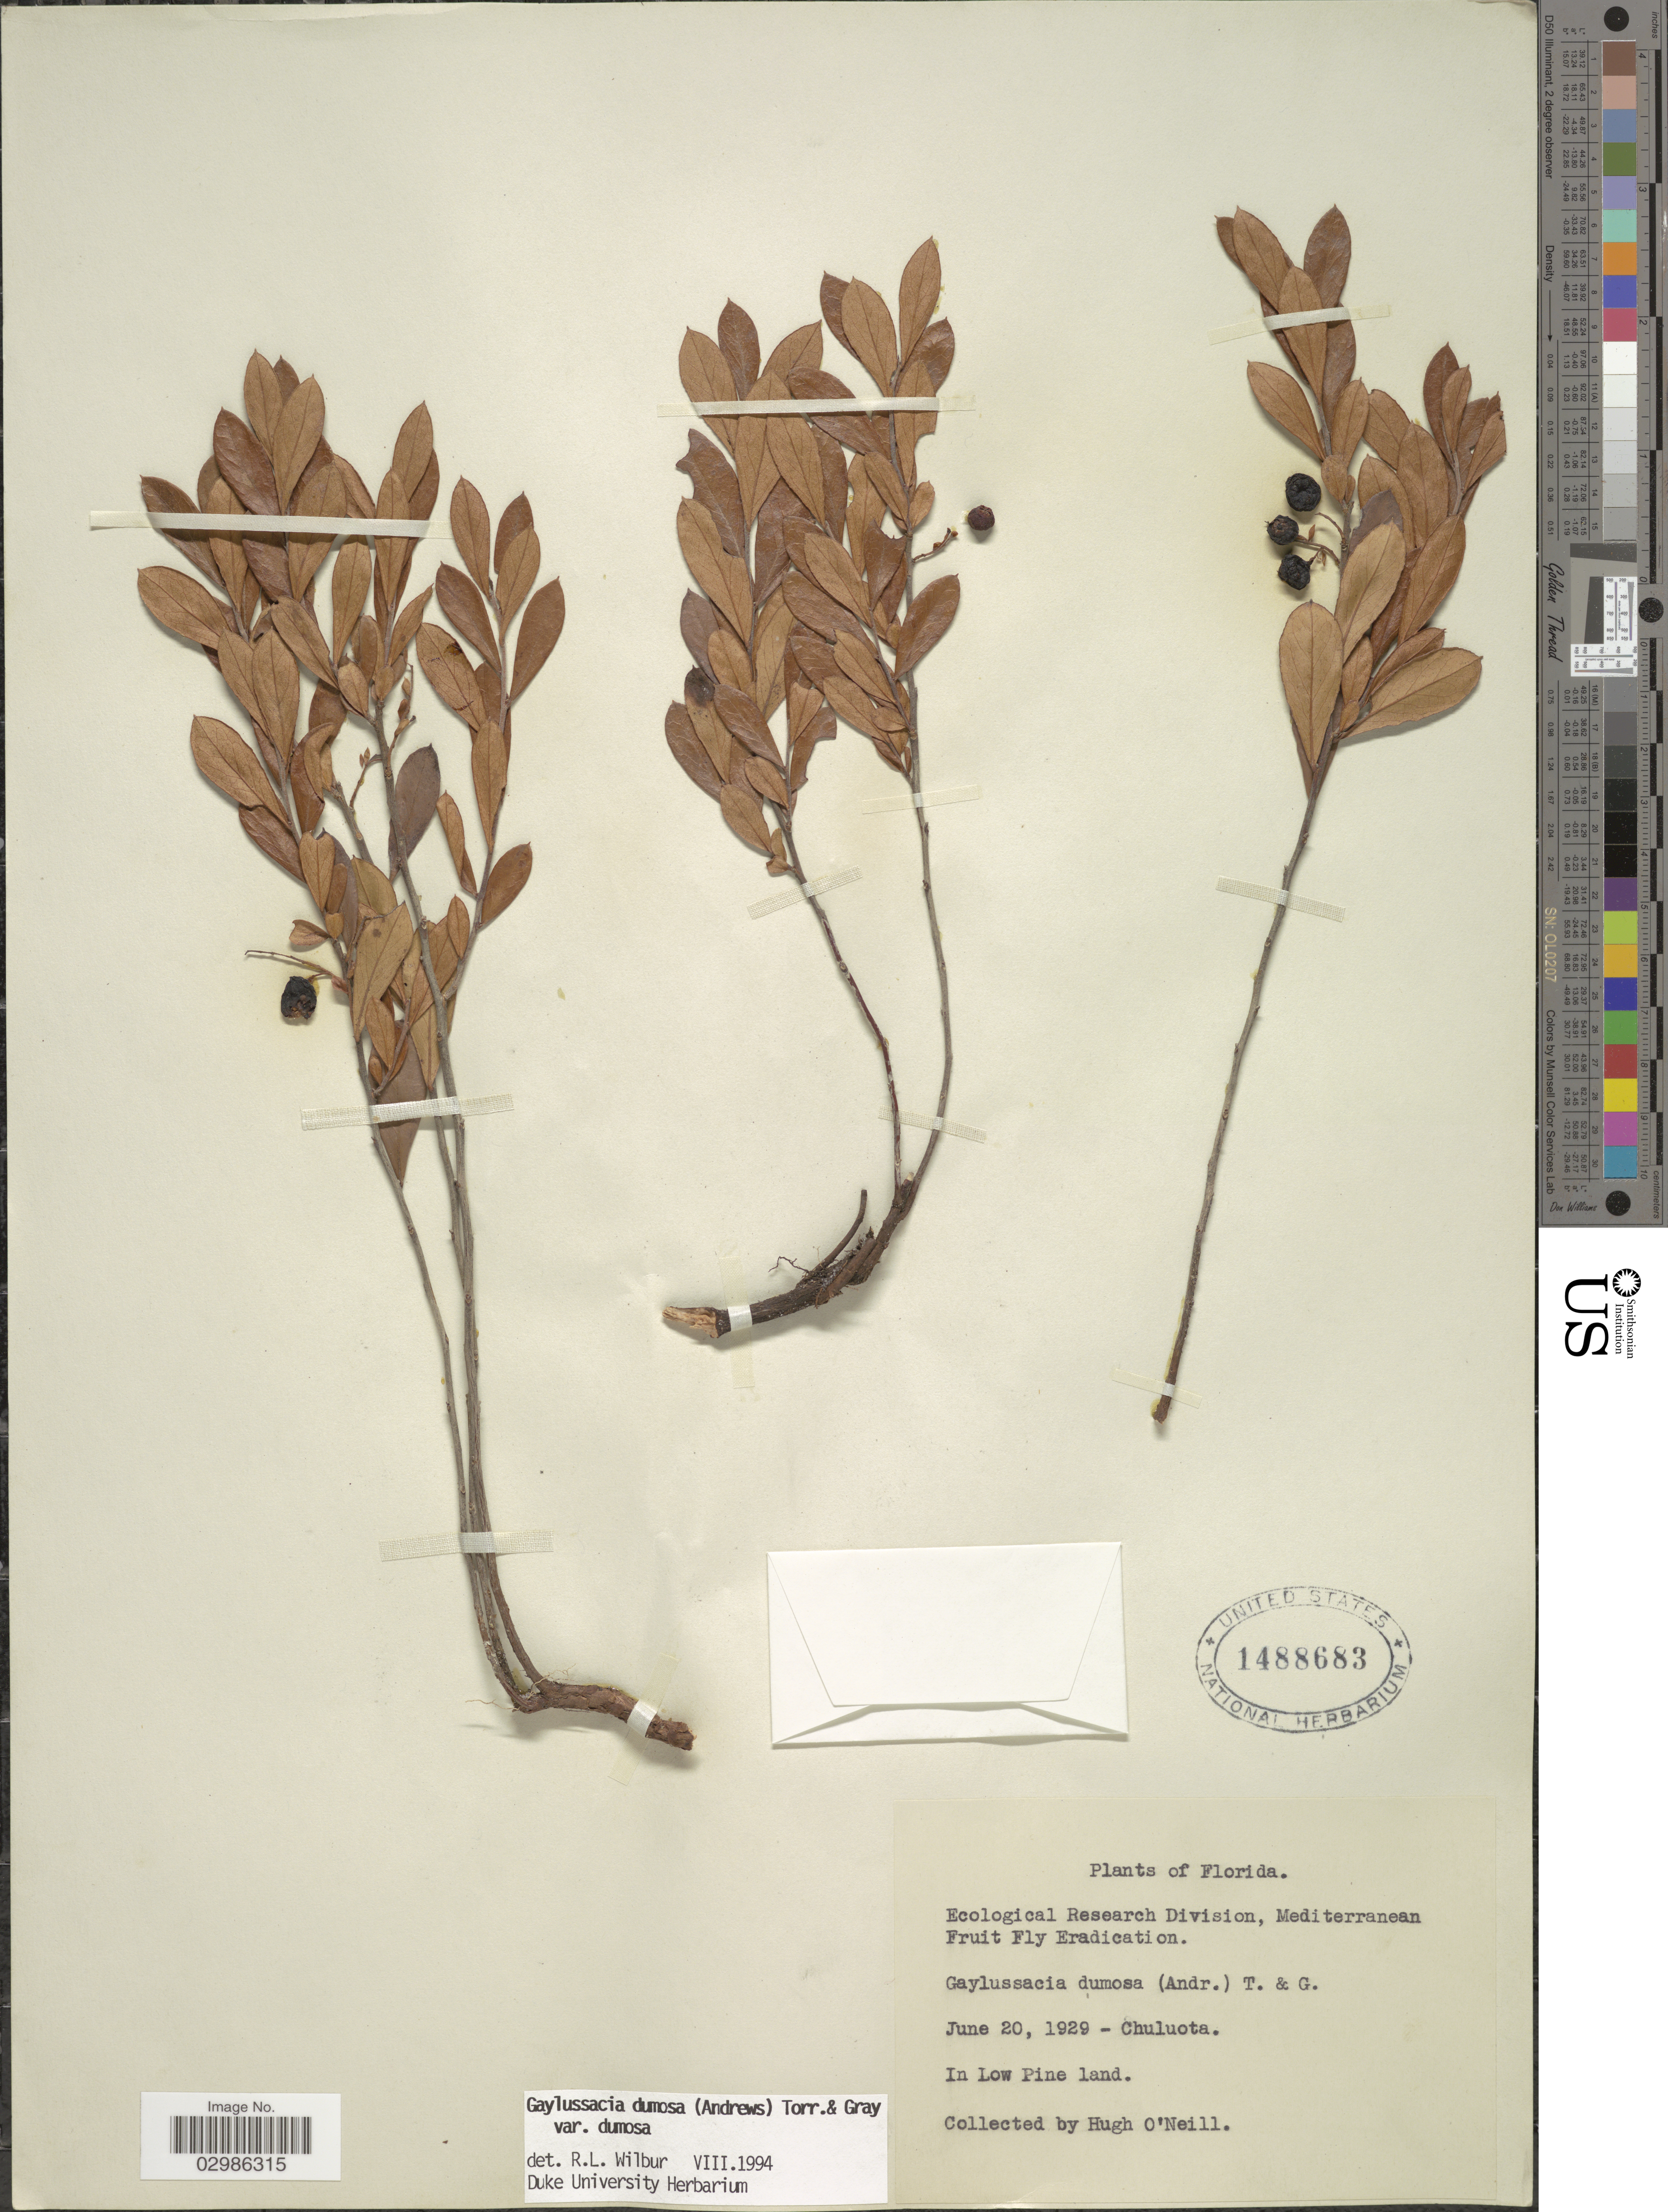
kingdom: Plantae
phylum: Tracheophyta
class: Magnoliopsida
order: Ericales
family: Ericaceae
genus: Gaylussacia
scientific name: Gaylussacia dumosa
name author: (Andrews) Torr. & A. Gray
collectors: H. O'Neill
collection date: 1929-06-20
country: United States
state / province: Florida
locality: Chuluota.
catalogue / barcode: US 1488683